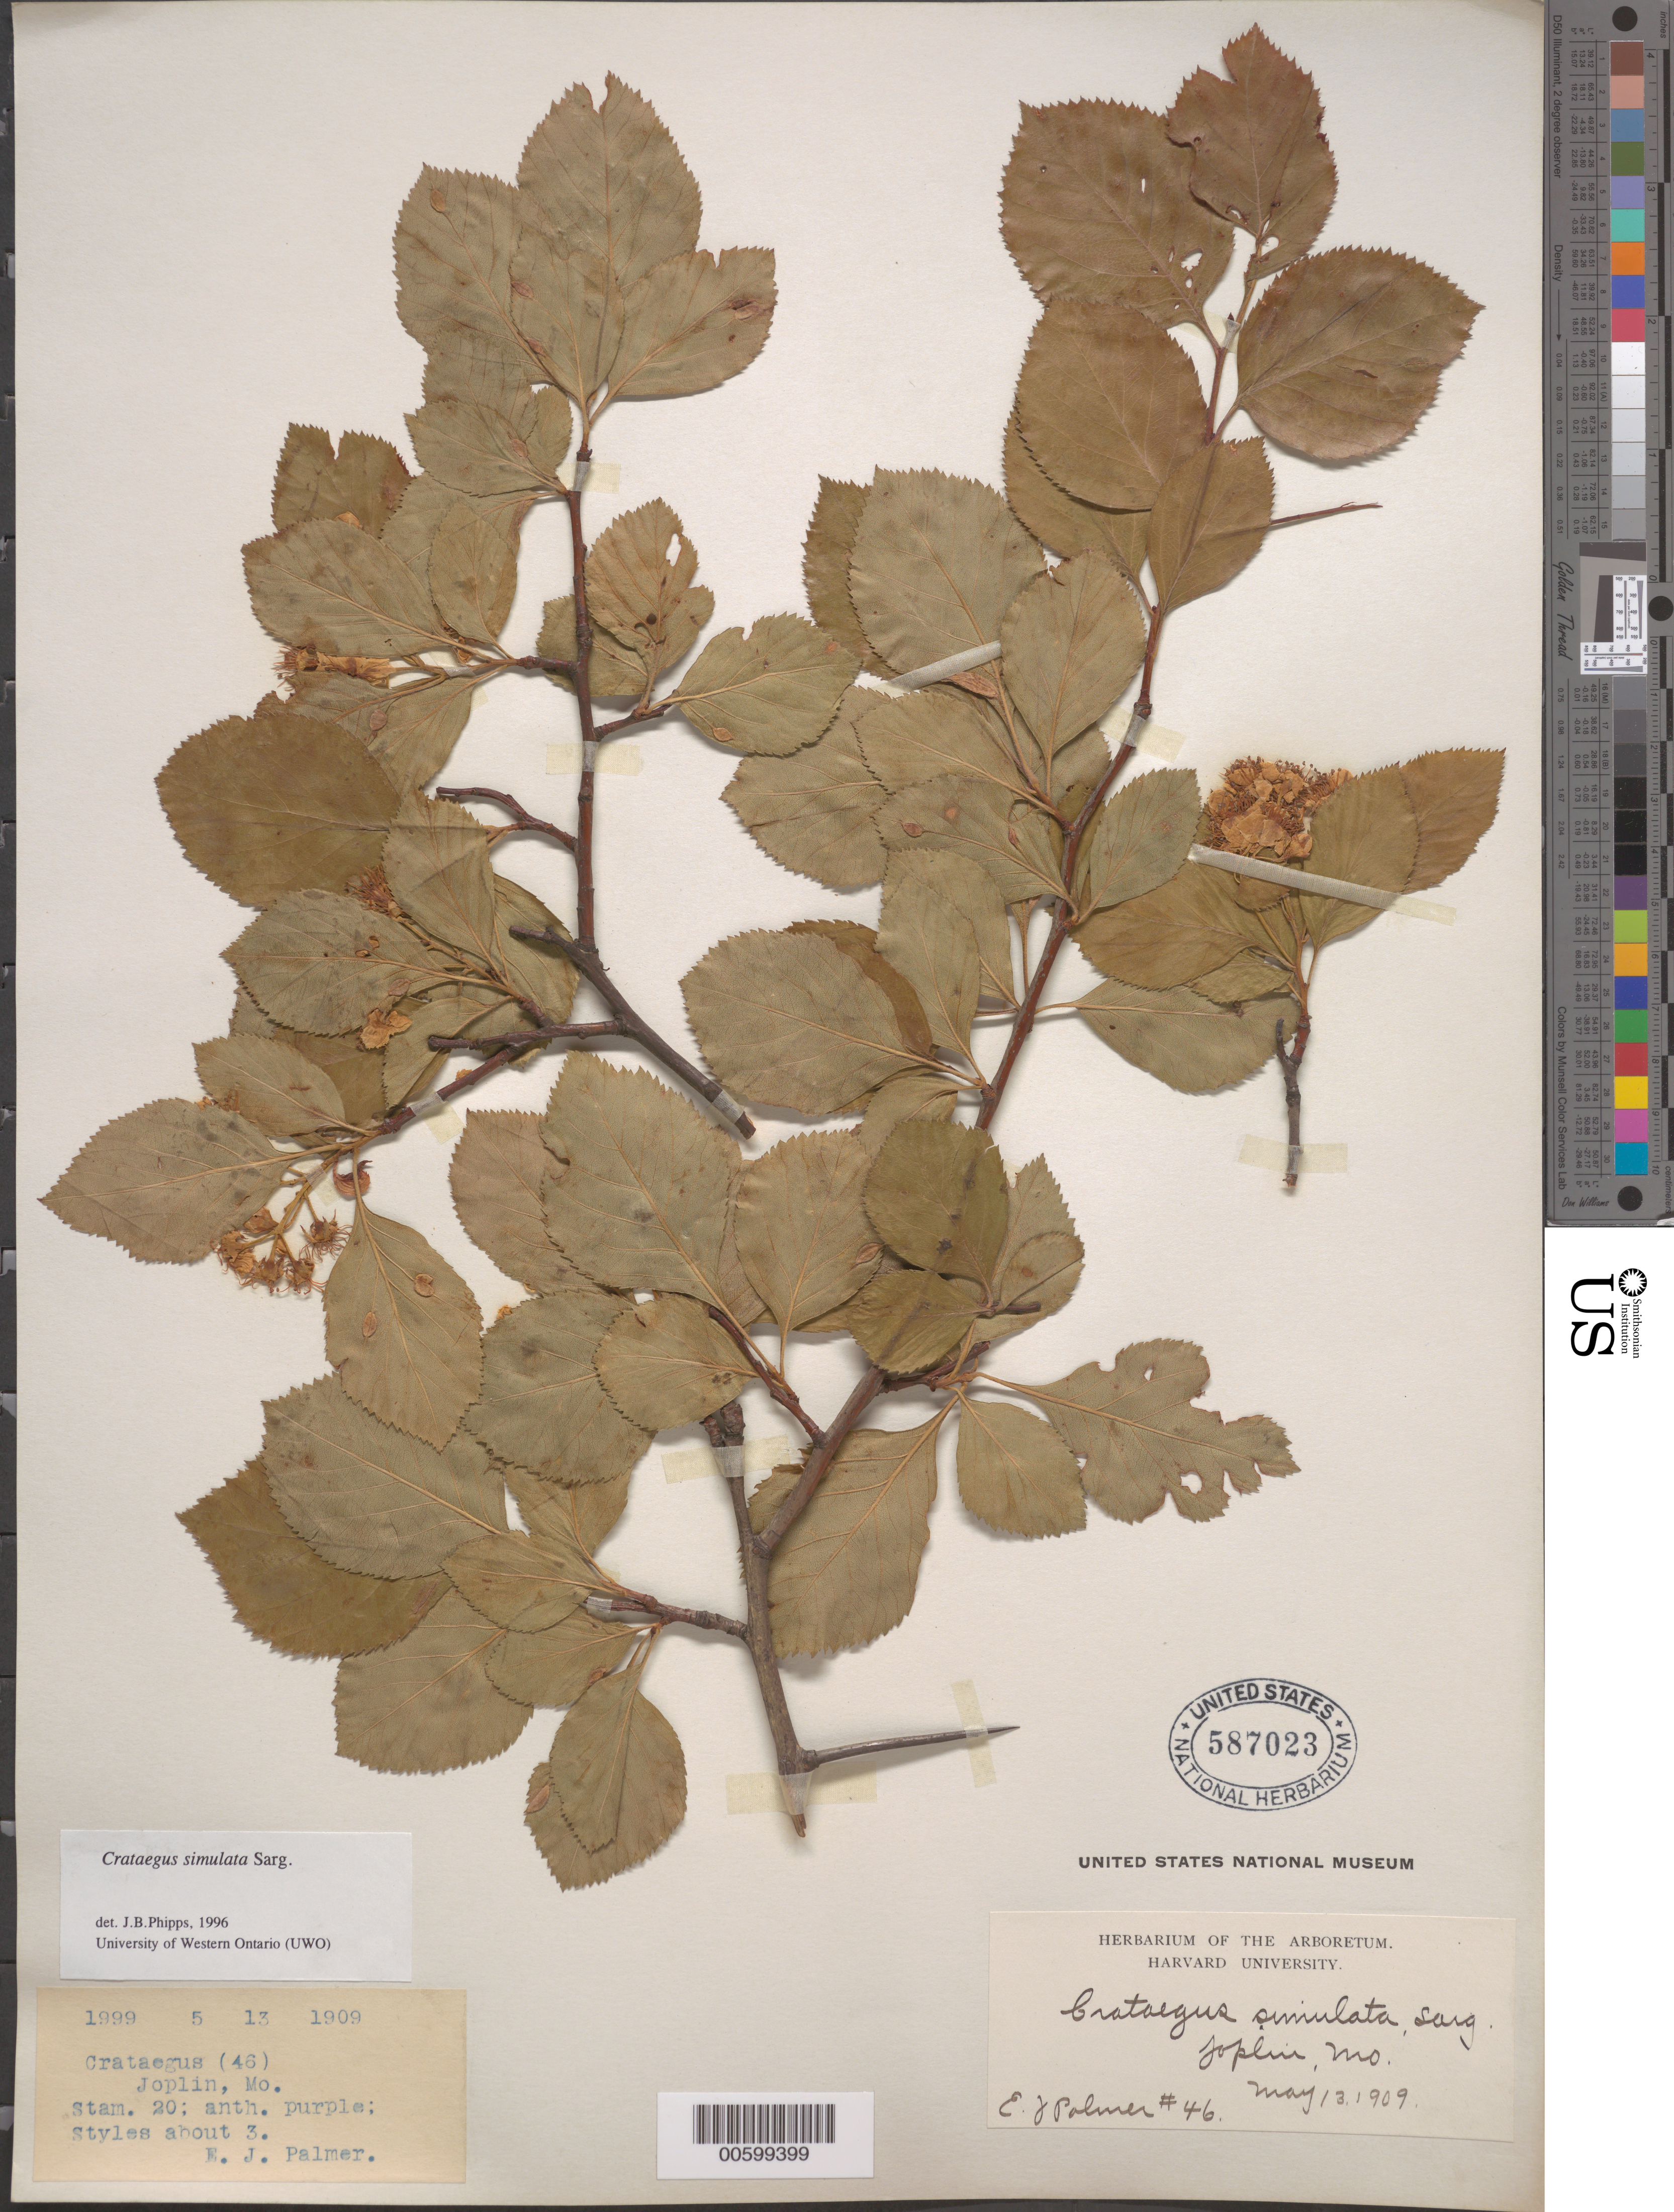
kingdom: Plantae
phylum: Tracheophyta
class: Magnoliopsida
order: Rosales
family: Rosaceae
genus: Crataegus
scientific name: Crataegus simulata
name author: Sarg.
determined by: Phipps, James B., (UWO), University of Western Ontario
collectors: E. J. Palmer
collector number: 1999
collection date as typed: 13 May 1909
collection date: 1909-05-13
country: United States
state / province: Missouri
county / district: Jasper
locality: Joplin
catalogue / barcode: US 587023